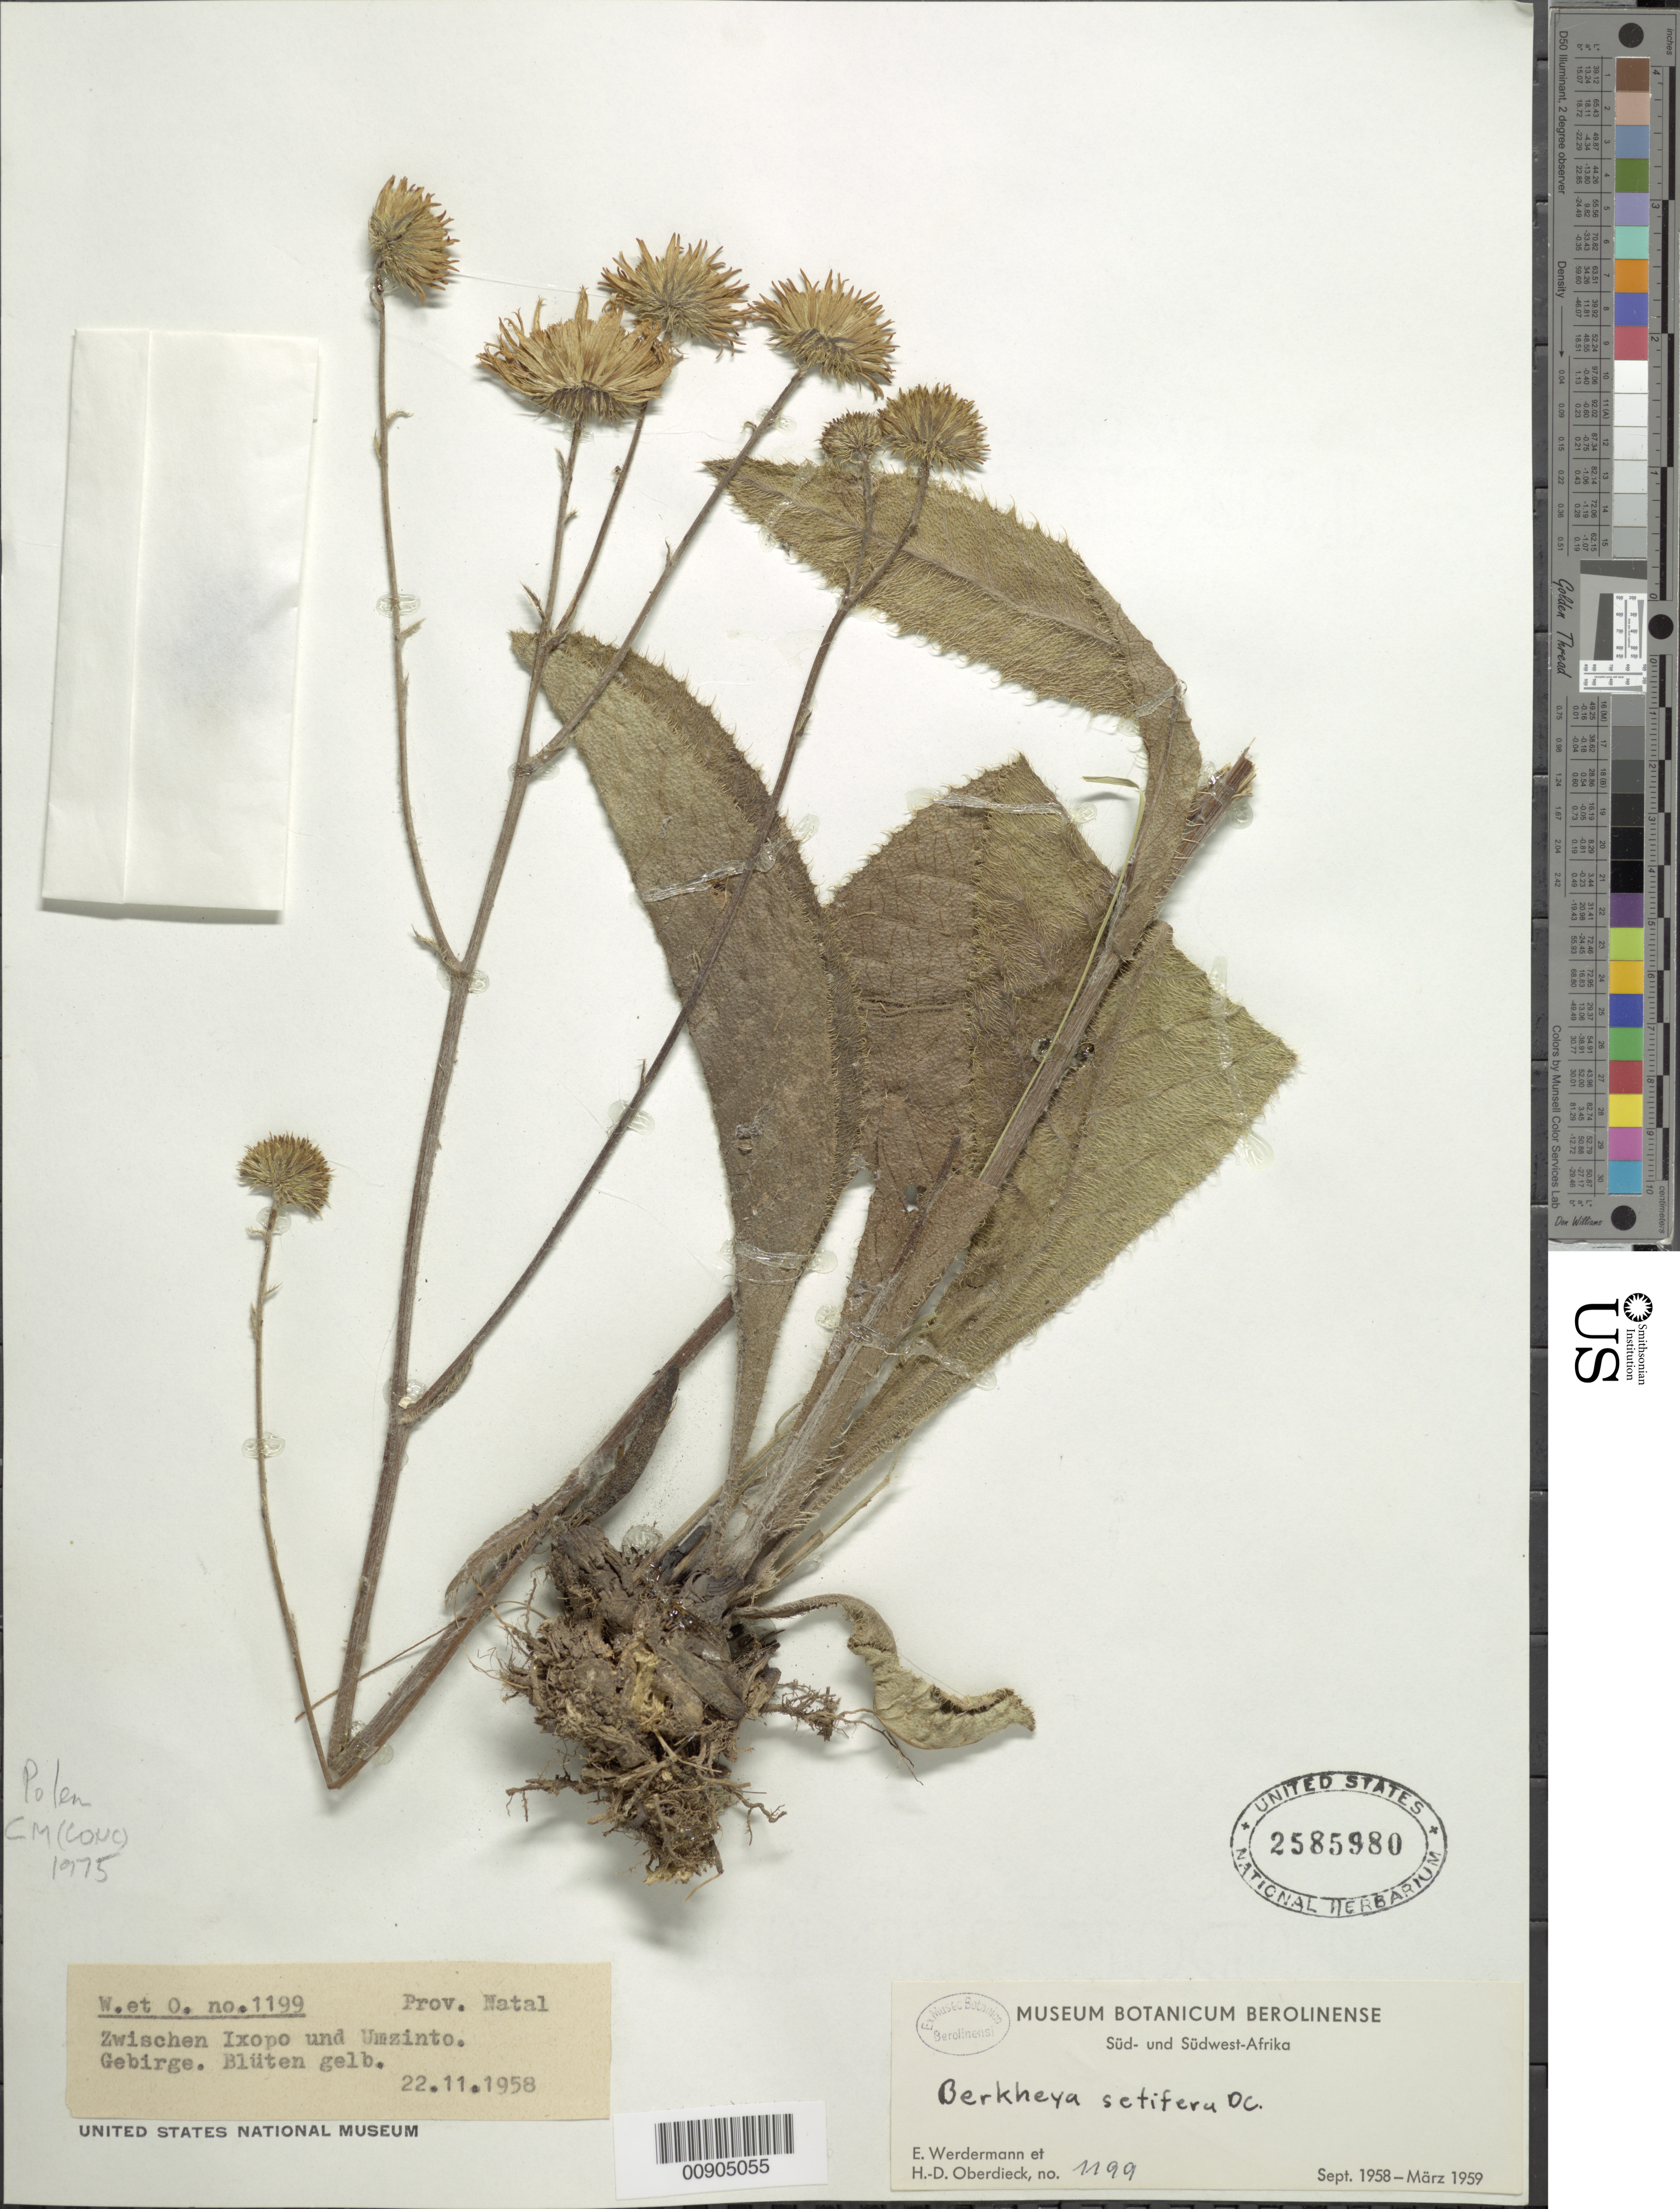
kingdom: Plantae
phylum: Tracheophyta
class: Magnoliopsida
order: Asterales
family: Asteraceae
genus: Berkheya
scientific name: Berkheya setifera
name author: DC.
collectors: E. Werdermann & H. Oberdieck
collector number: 1199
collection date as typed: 22 November 1958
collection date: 1958-11-22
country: South Africa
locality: Prov. Natal, Zwischen Ixopo und Umsinto, Gebirge, Blüten gelb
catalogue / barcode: US 2585980